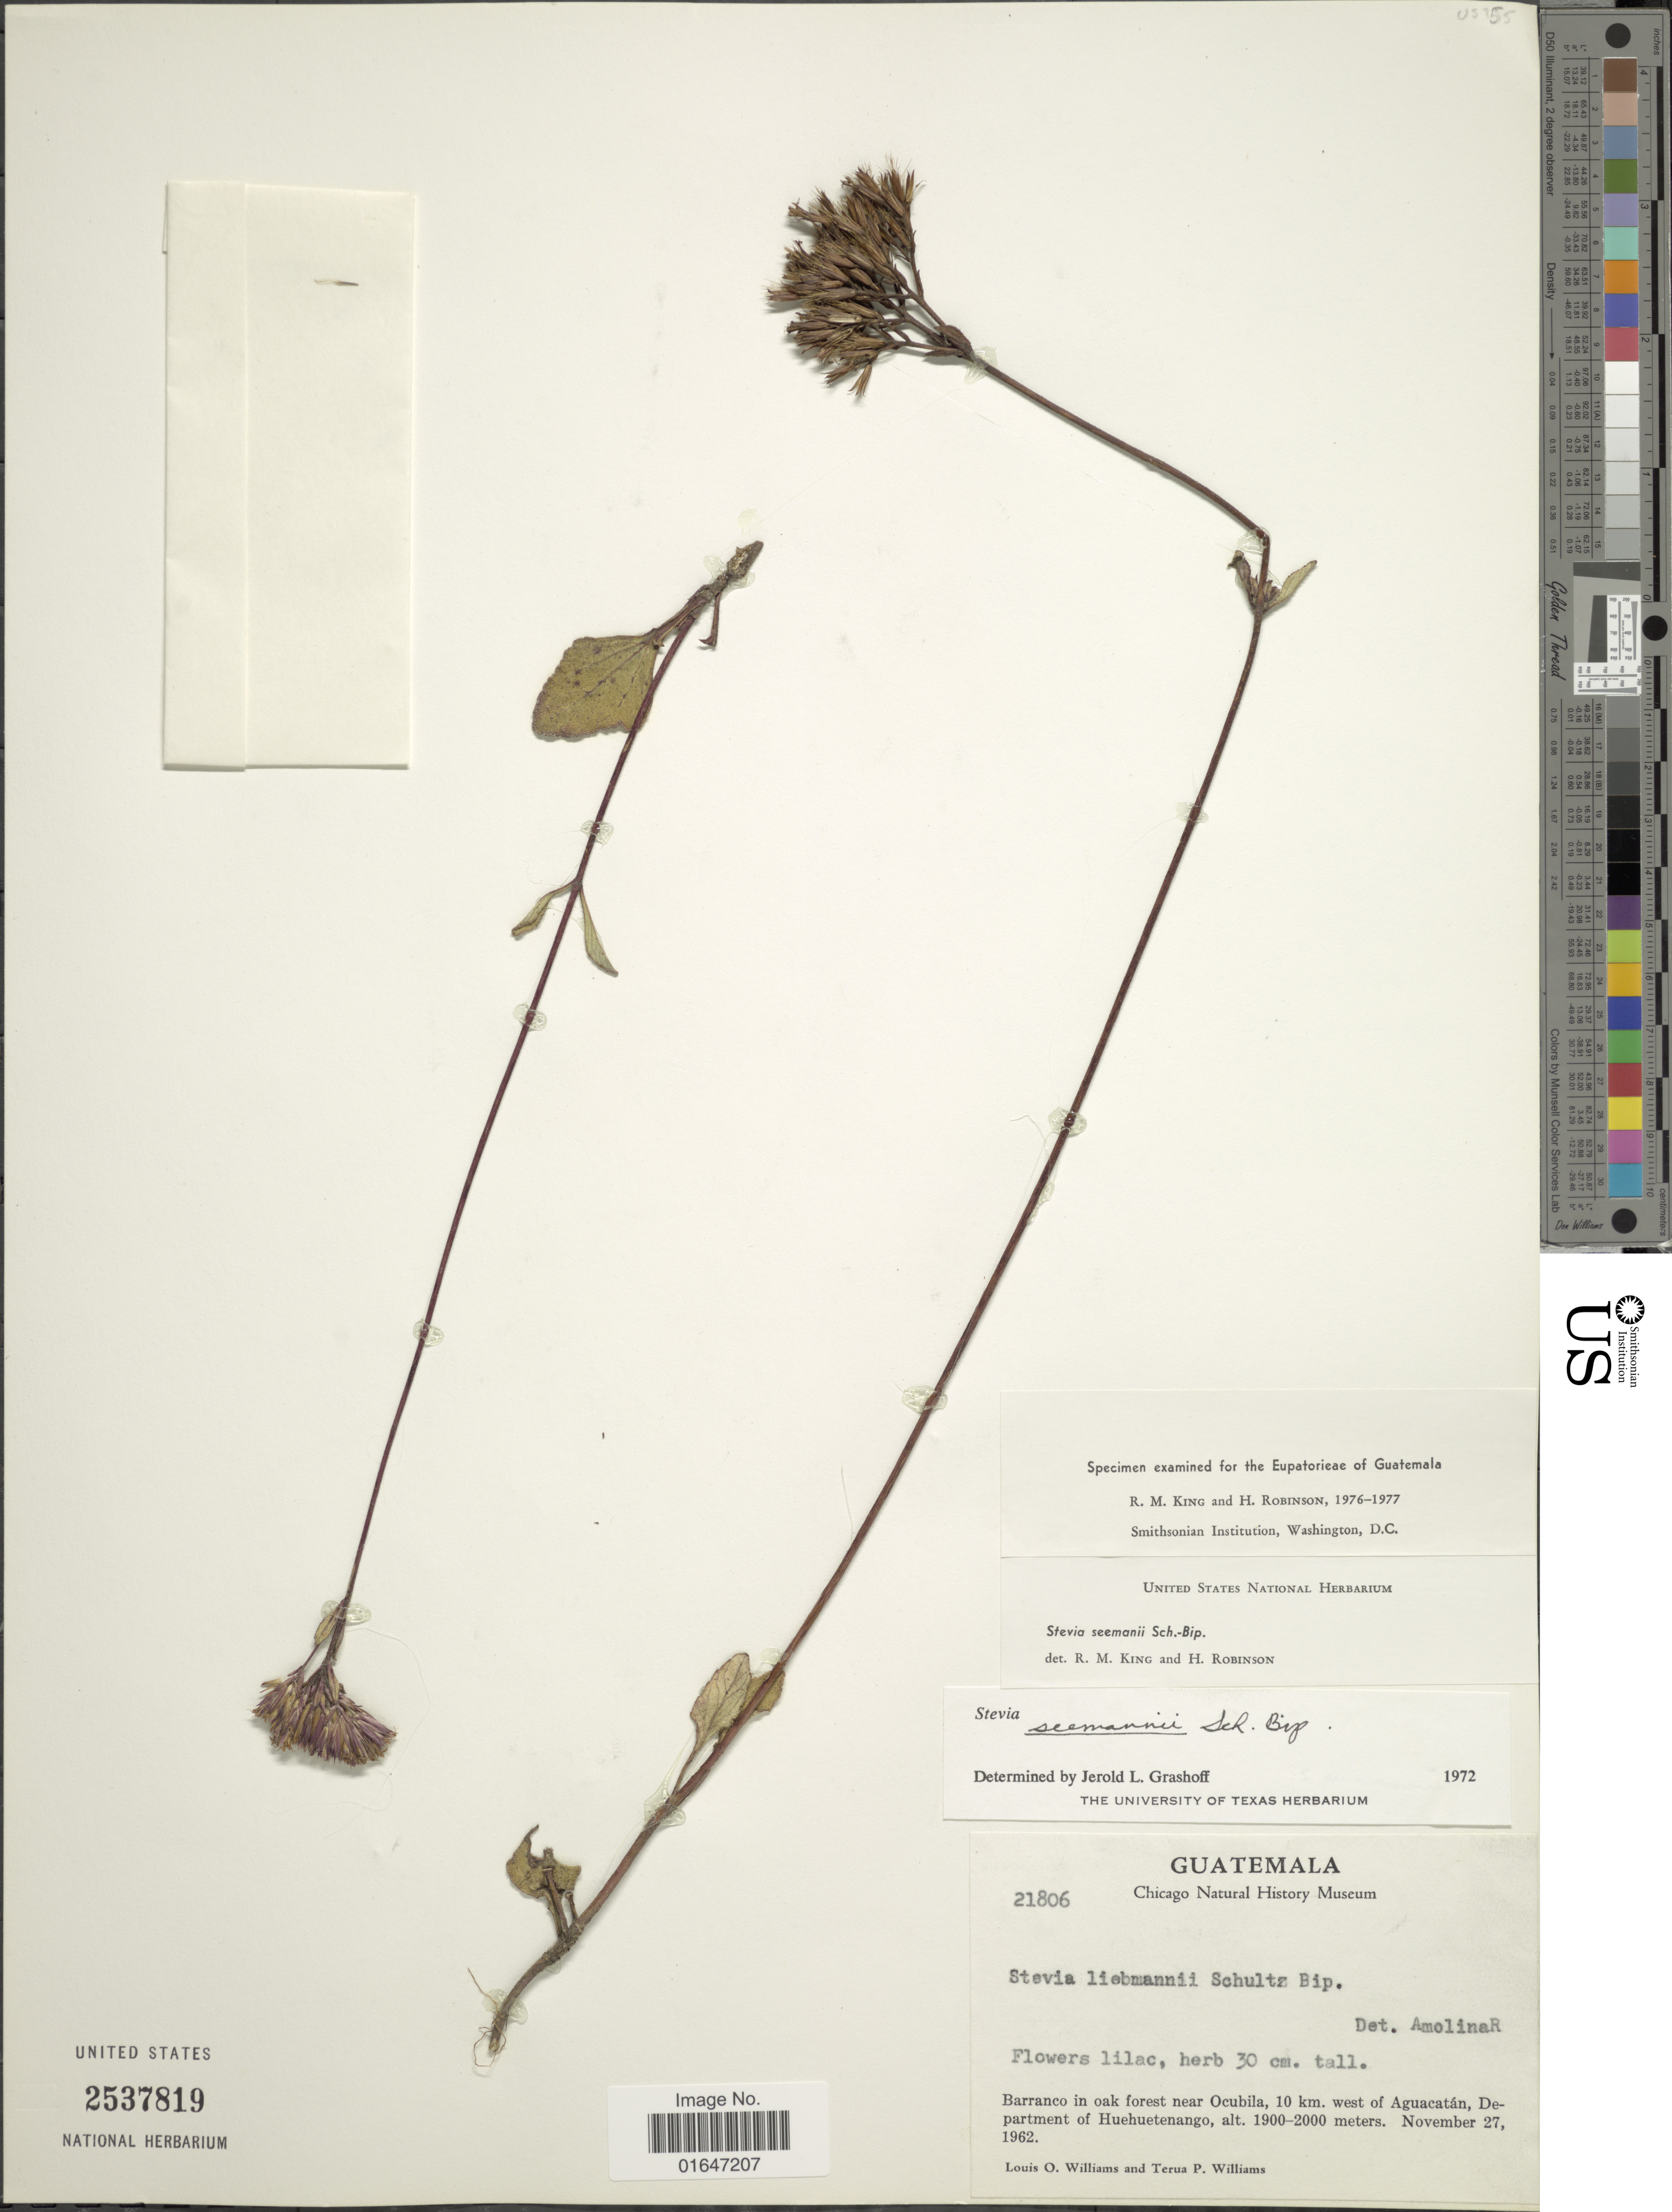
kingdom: Plantae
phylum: Tracheophyta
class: Magnoliopsida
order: Asterales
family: Asteraceae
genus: Stevia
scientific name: Stevia seemannii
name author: Sch. Bip. in Seem.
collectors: L. O. Williams & T. P. Williams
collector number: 21806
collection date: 1962-11-27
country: Guatemala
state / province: Huehuetenango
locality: Barranco in oak forest near Ocubila, 10 km west of Aguacatan, Departement of Huehuetenango.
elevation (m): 1900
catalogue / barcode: US 2537819